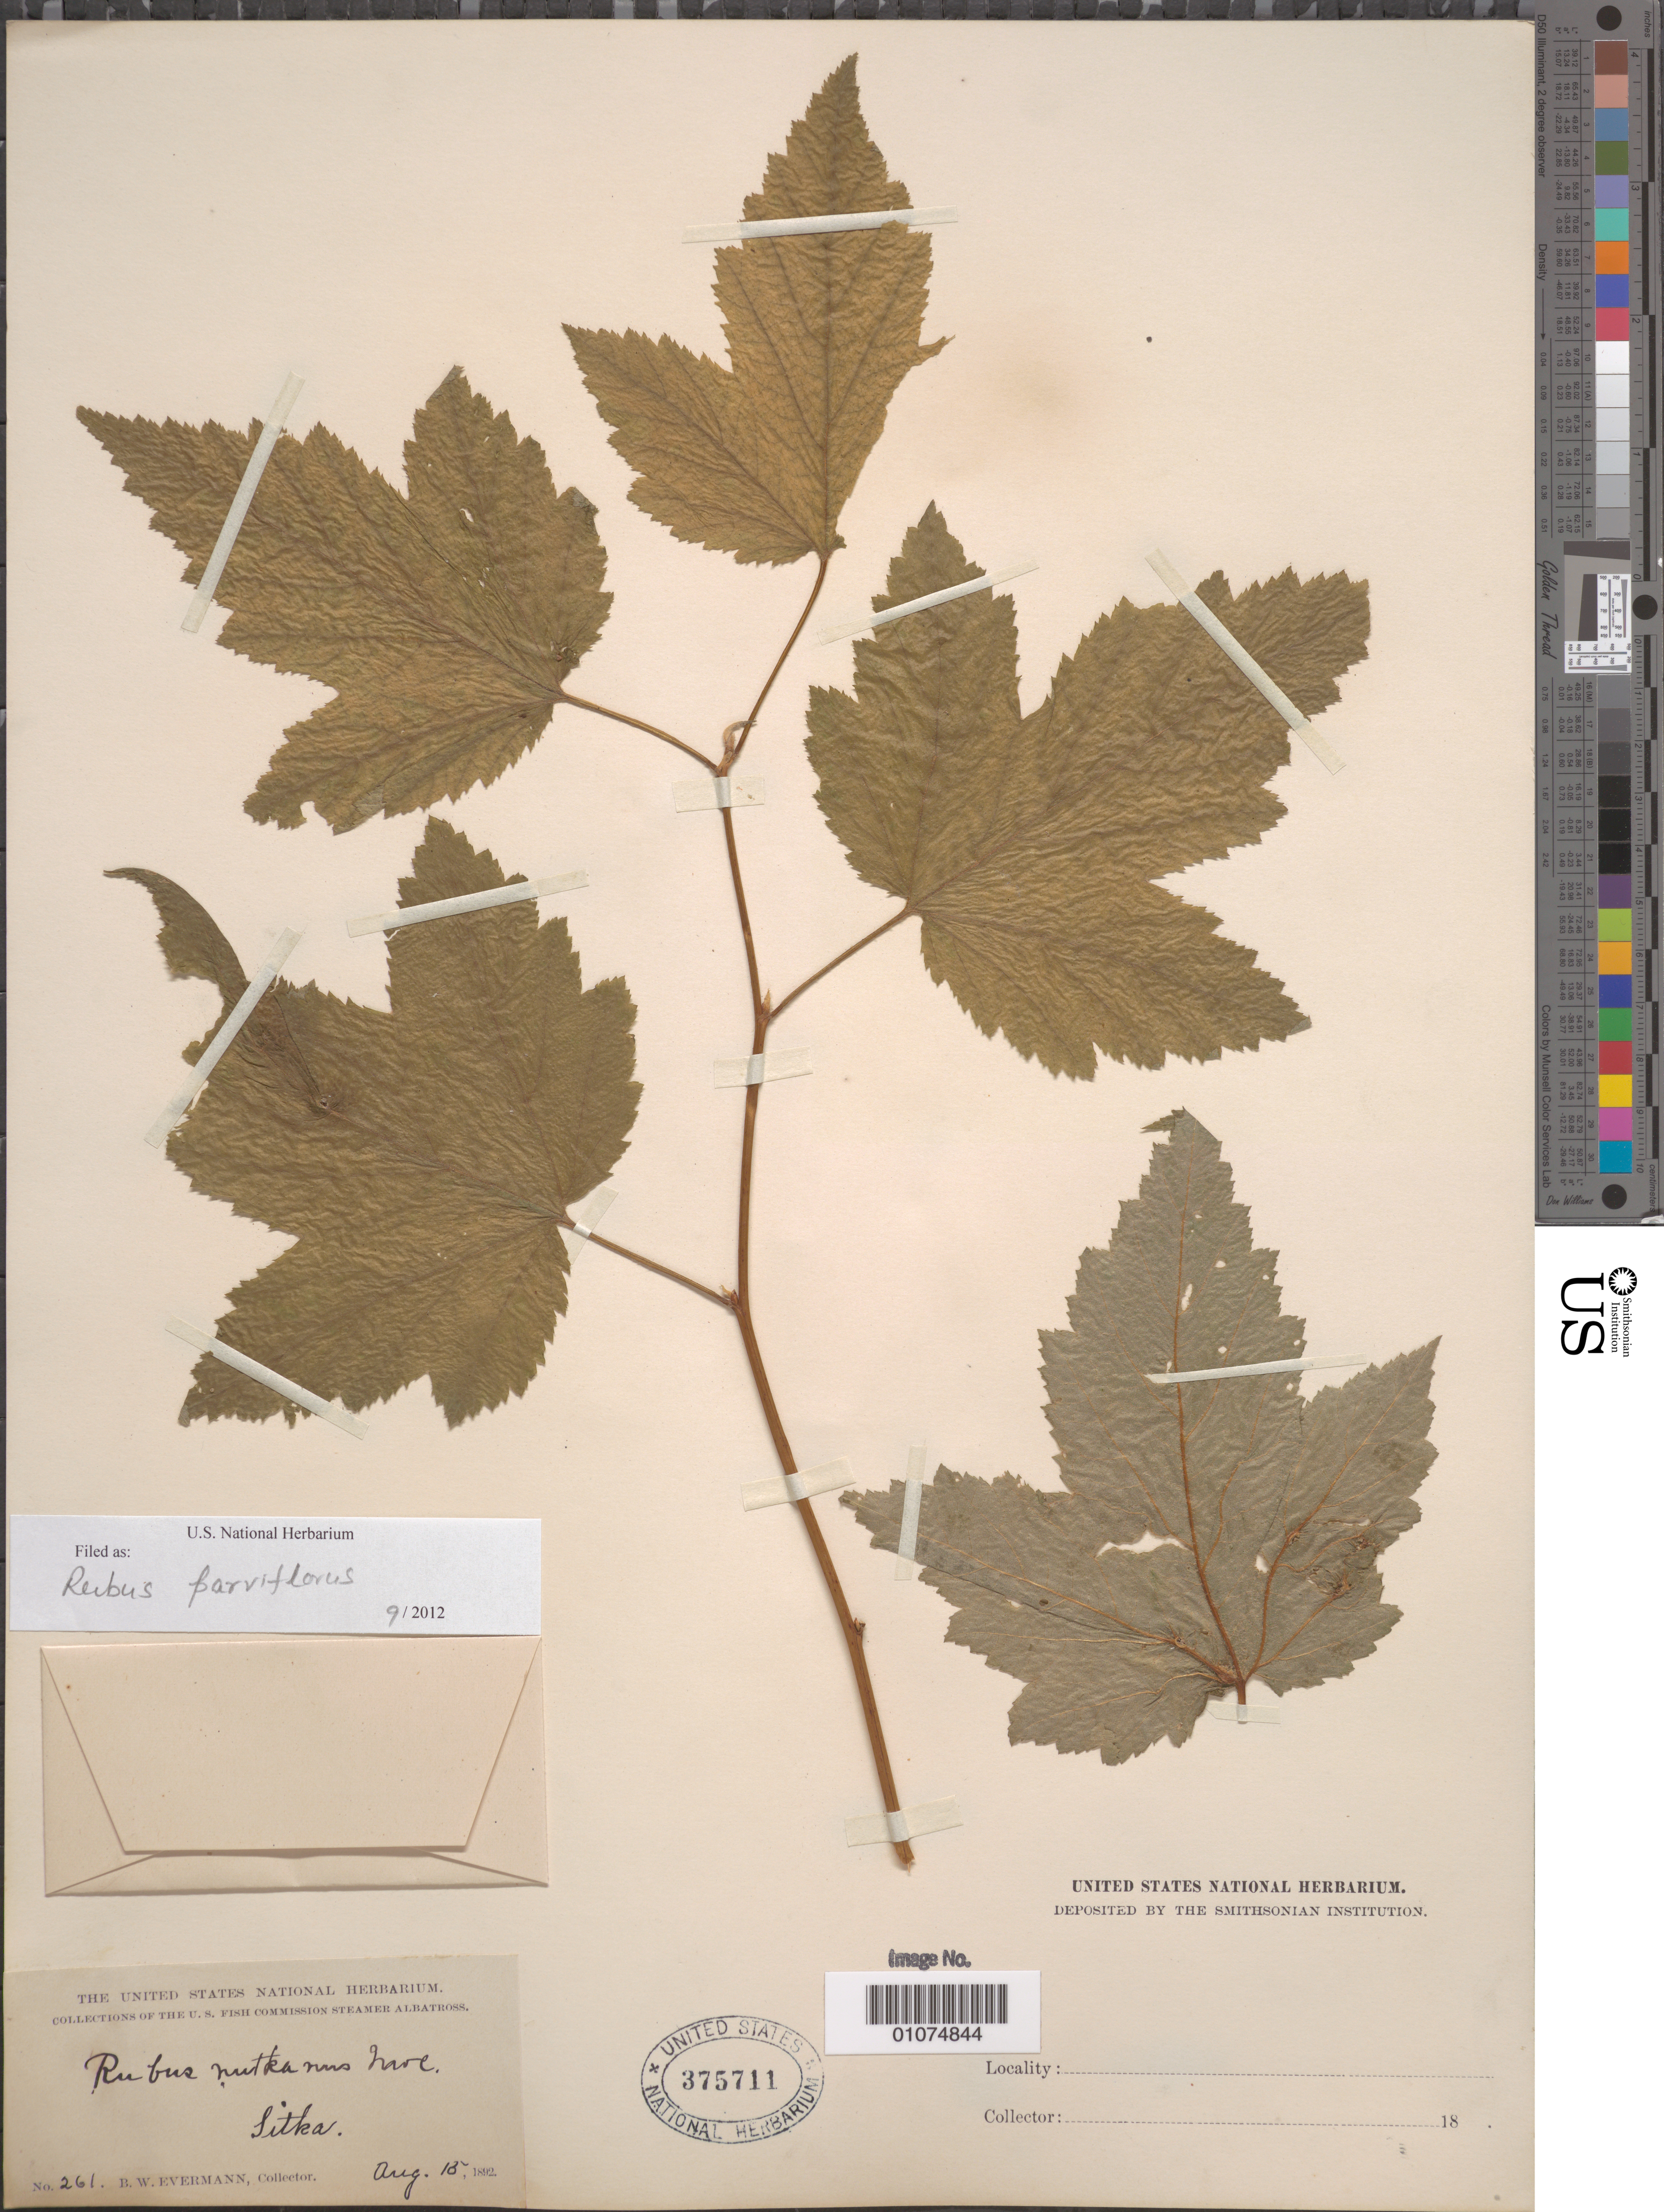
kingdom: Plantae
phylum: Tracheophyta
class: Magnoliopsida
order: Rosales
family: Rosaceae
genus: Rubus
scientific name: Rubus parviflorus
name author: Nutt.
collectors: B. W. Evermann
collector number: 261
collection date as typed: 15 Aug 1892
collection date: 1892-08-15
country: United States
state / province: Alaska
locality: Sitka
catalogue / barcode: US 375711